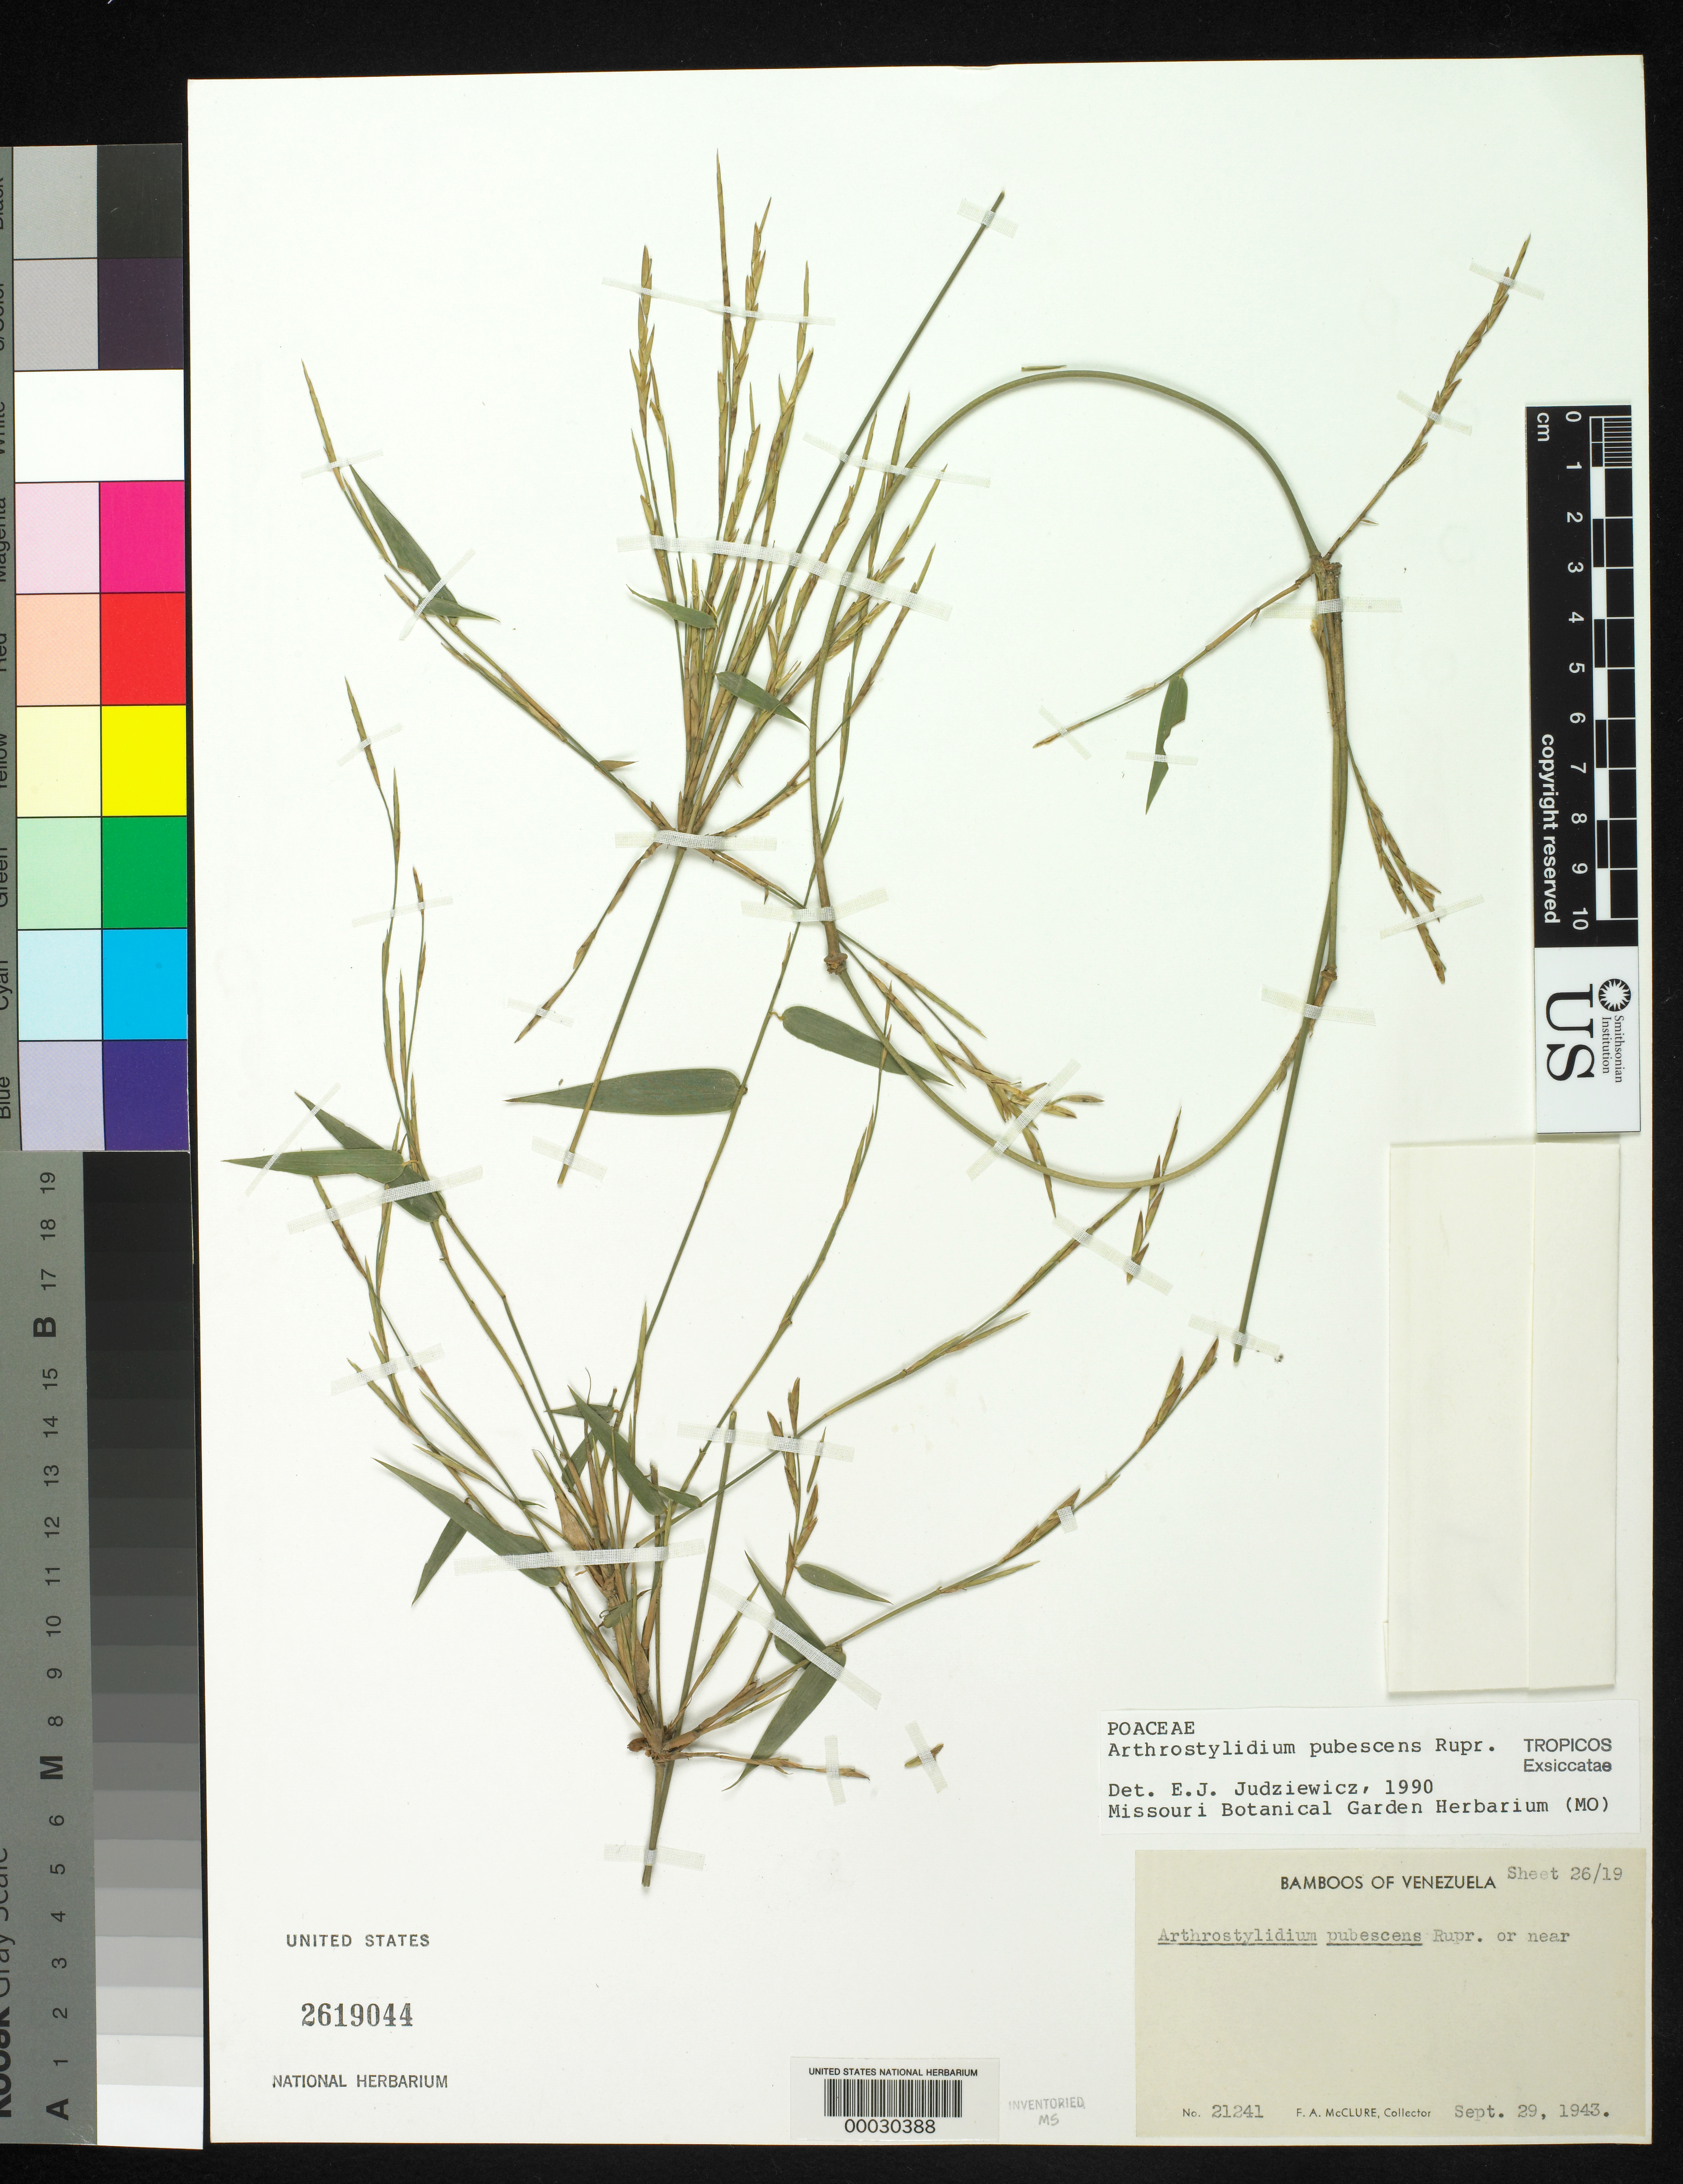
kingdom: Plantae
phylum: Tracheophyta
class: Liliopsida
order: Poales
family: Poaceae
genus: Arthrostylidium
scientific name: Arthrostylidium pubescens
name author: Rupr.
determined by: Judziewicz, E. J.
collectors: F. A. McClure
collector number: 21241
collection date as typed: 29 Sep 1943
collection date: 1943-09-29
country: Venezuela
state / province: Distrito Federal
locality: El junquito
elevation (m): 1200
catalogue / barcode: US 2619044